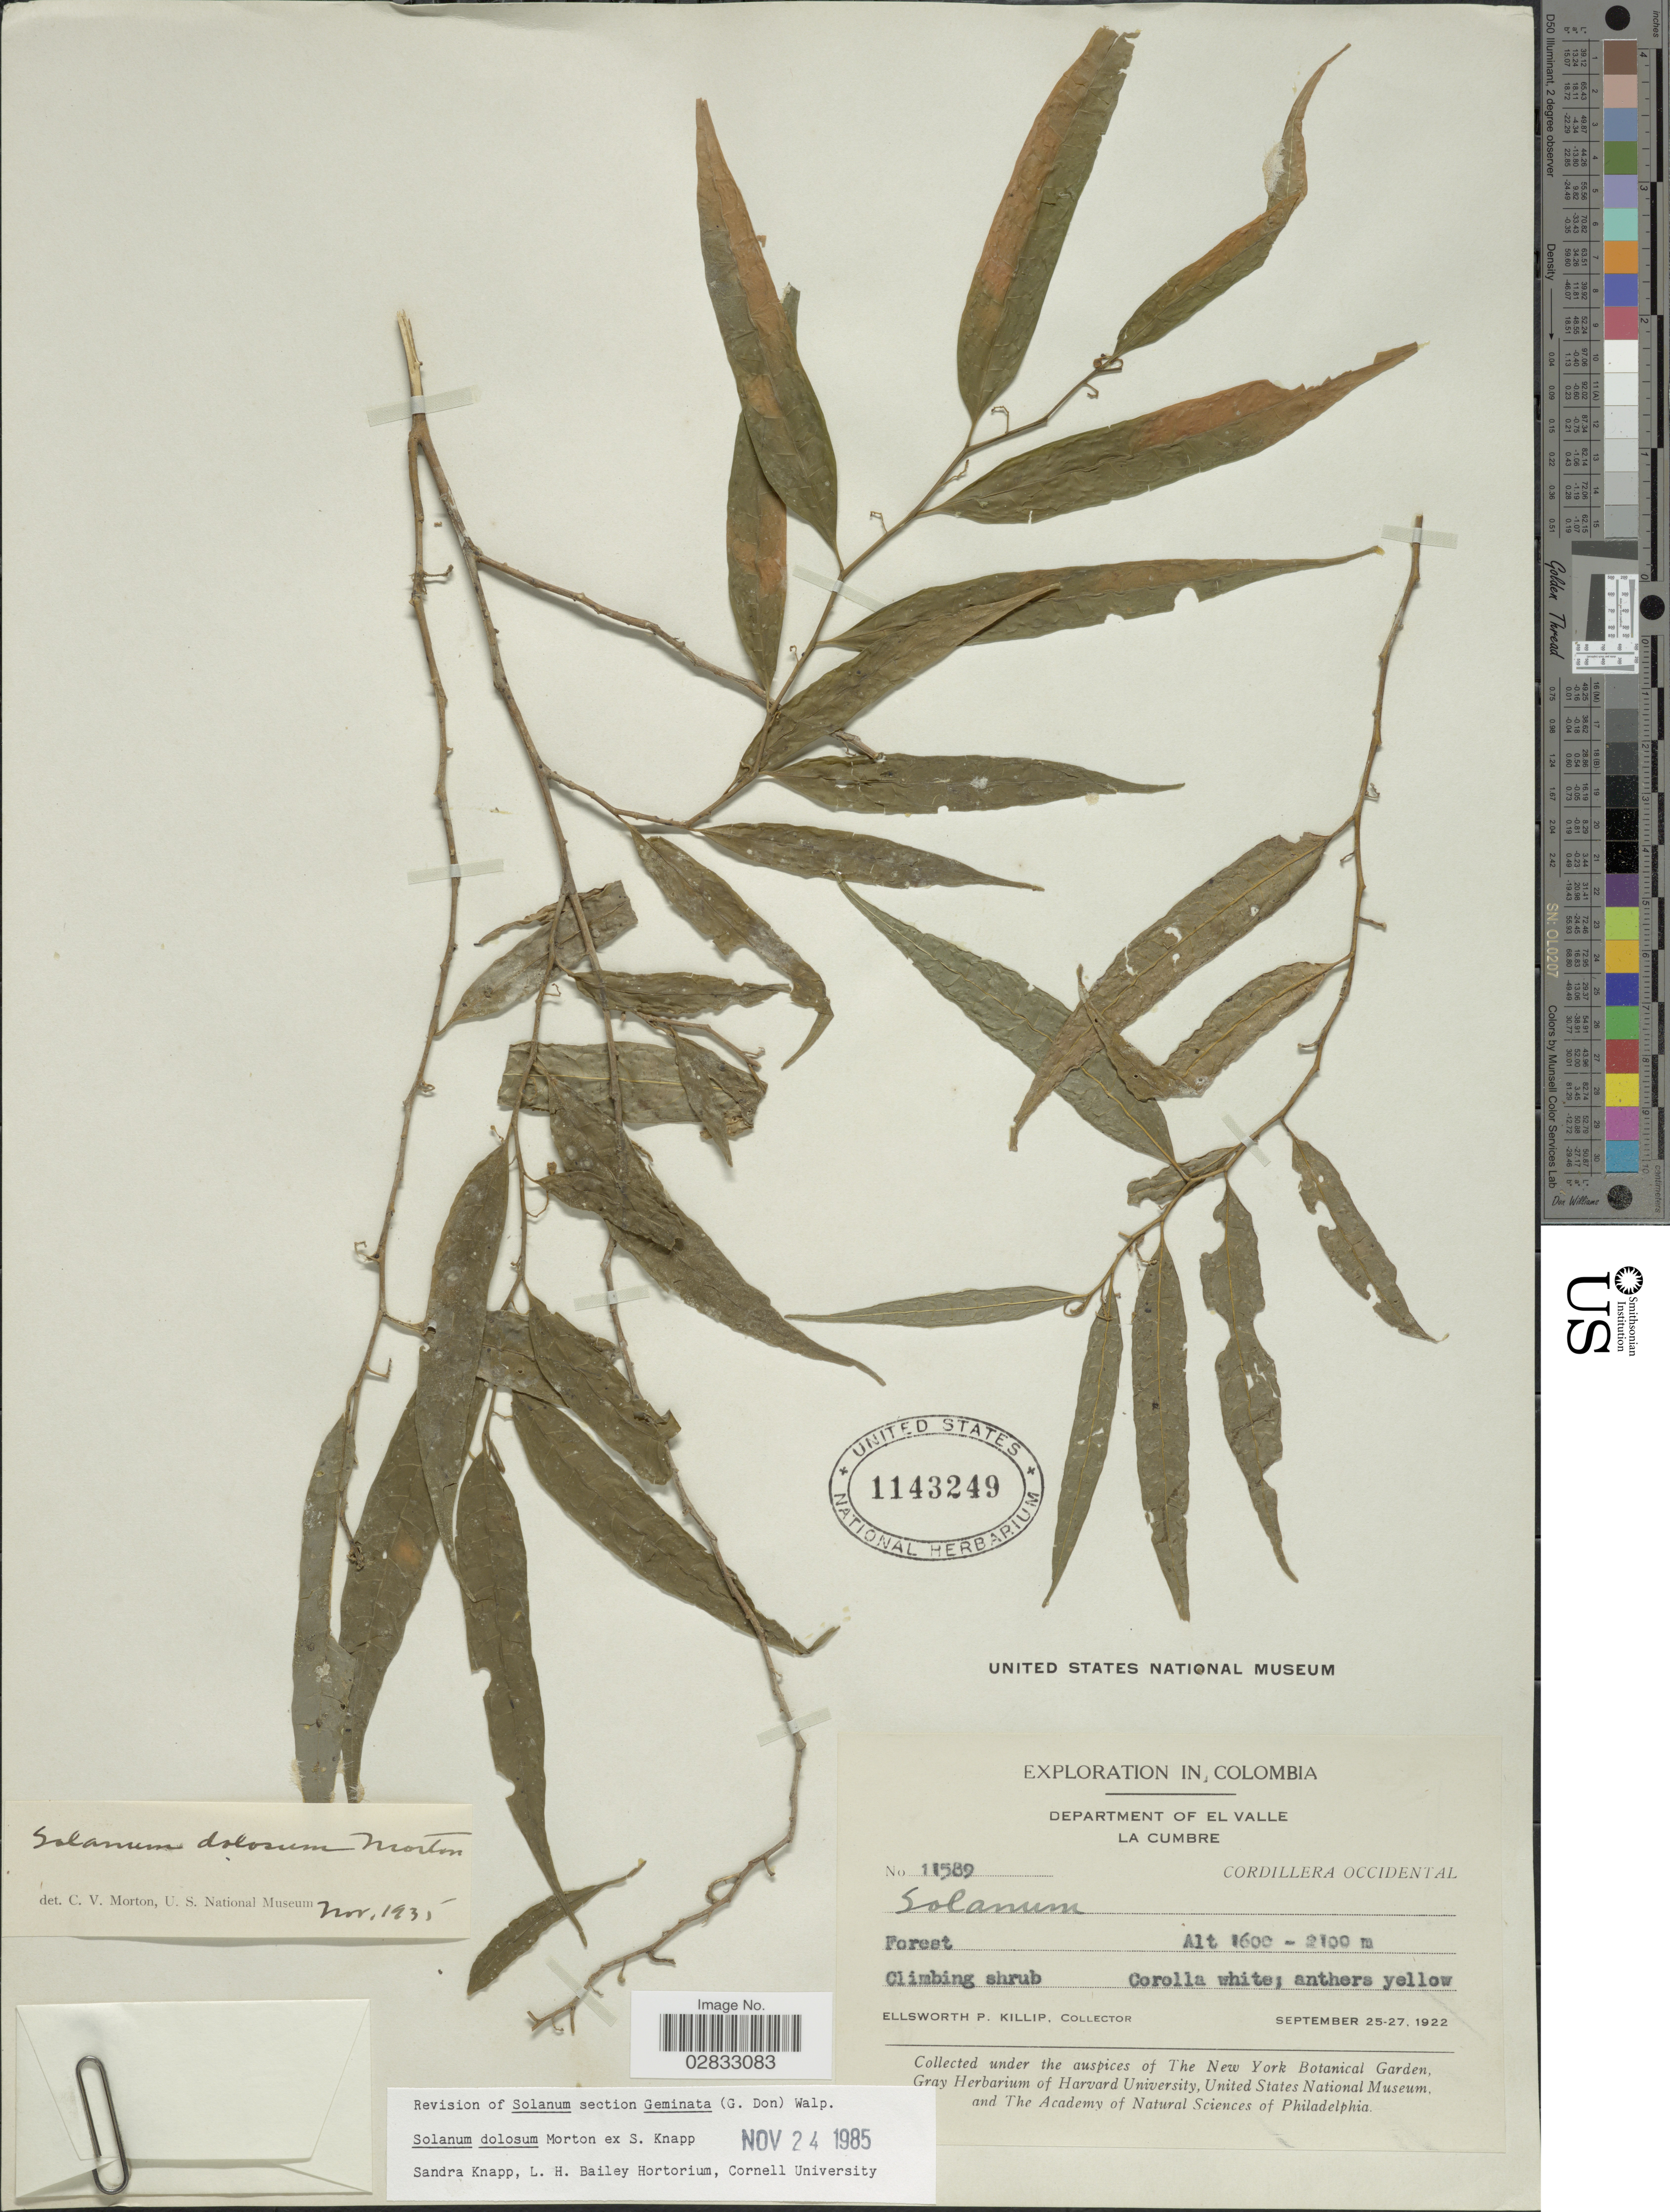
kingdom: Plantae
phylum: Tracheophyta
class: Magnoliopsida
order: Solanales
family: Solanaceae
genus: Solanum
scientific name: Solanum dolosum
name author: C.V. Morton ex S. Knapp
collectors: E. P. Killip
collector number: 11589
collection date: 1922-09-25/1922-09-27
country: Colombia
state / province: Valle del Cauca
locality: Department of El Valle. La Cumbre. Cordillera Occidental.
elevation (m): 1600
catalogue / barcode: US 1143249